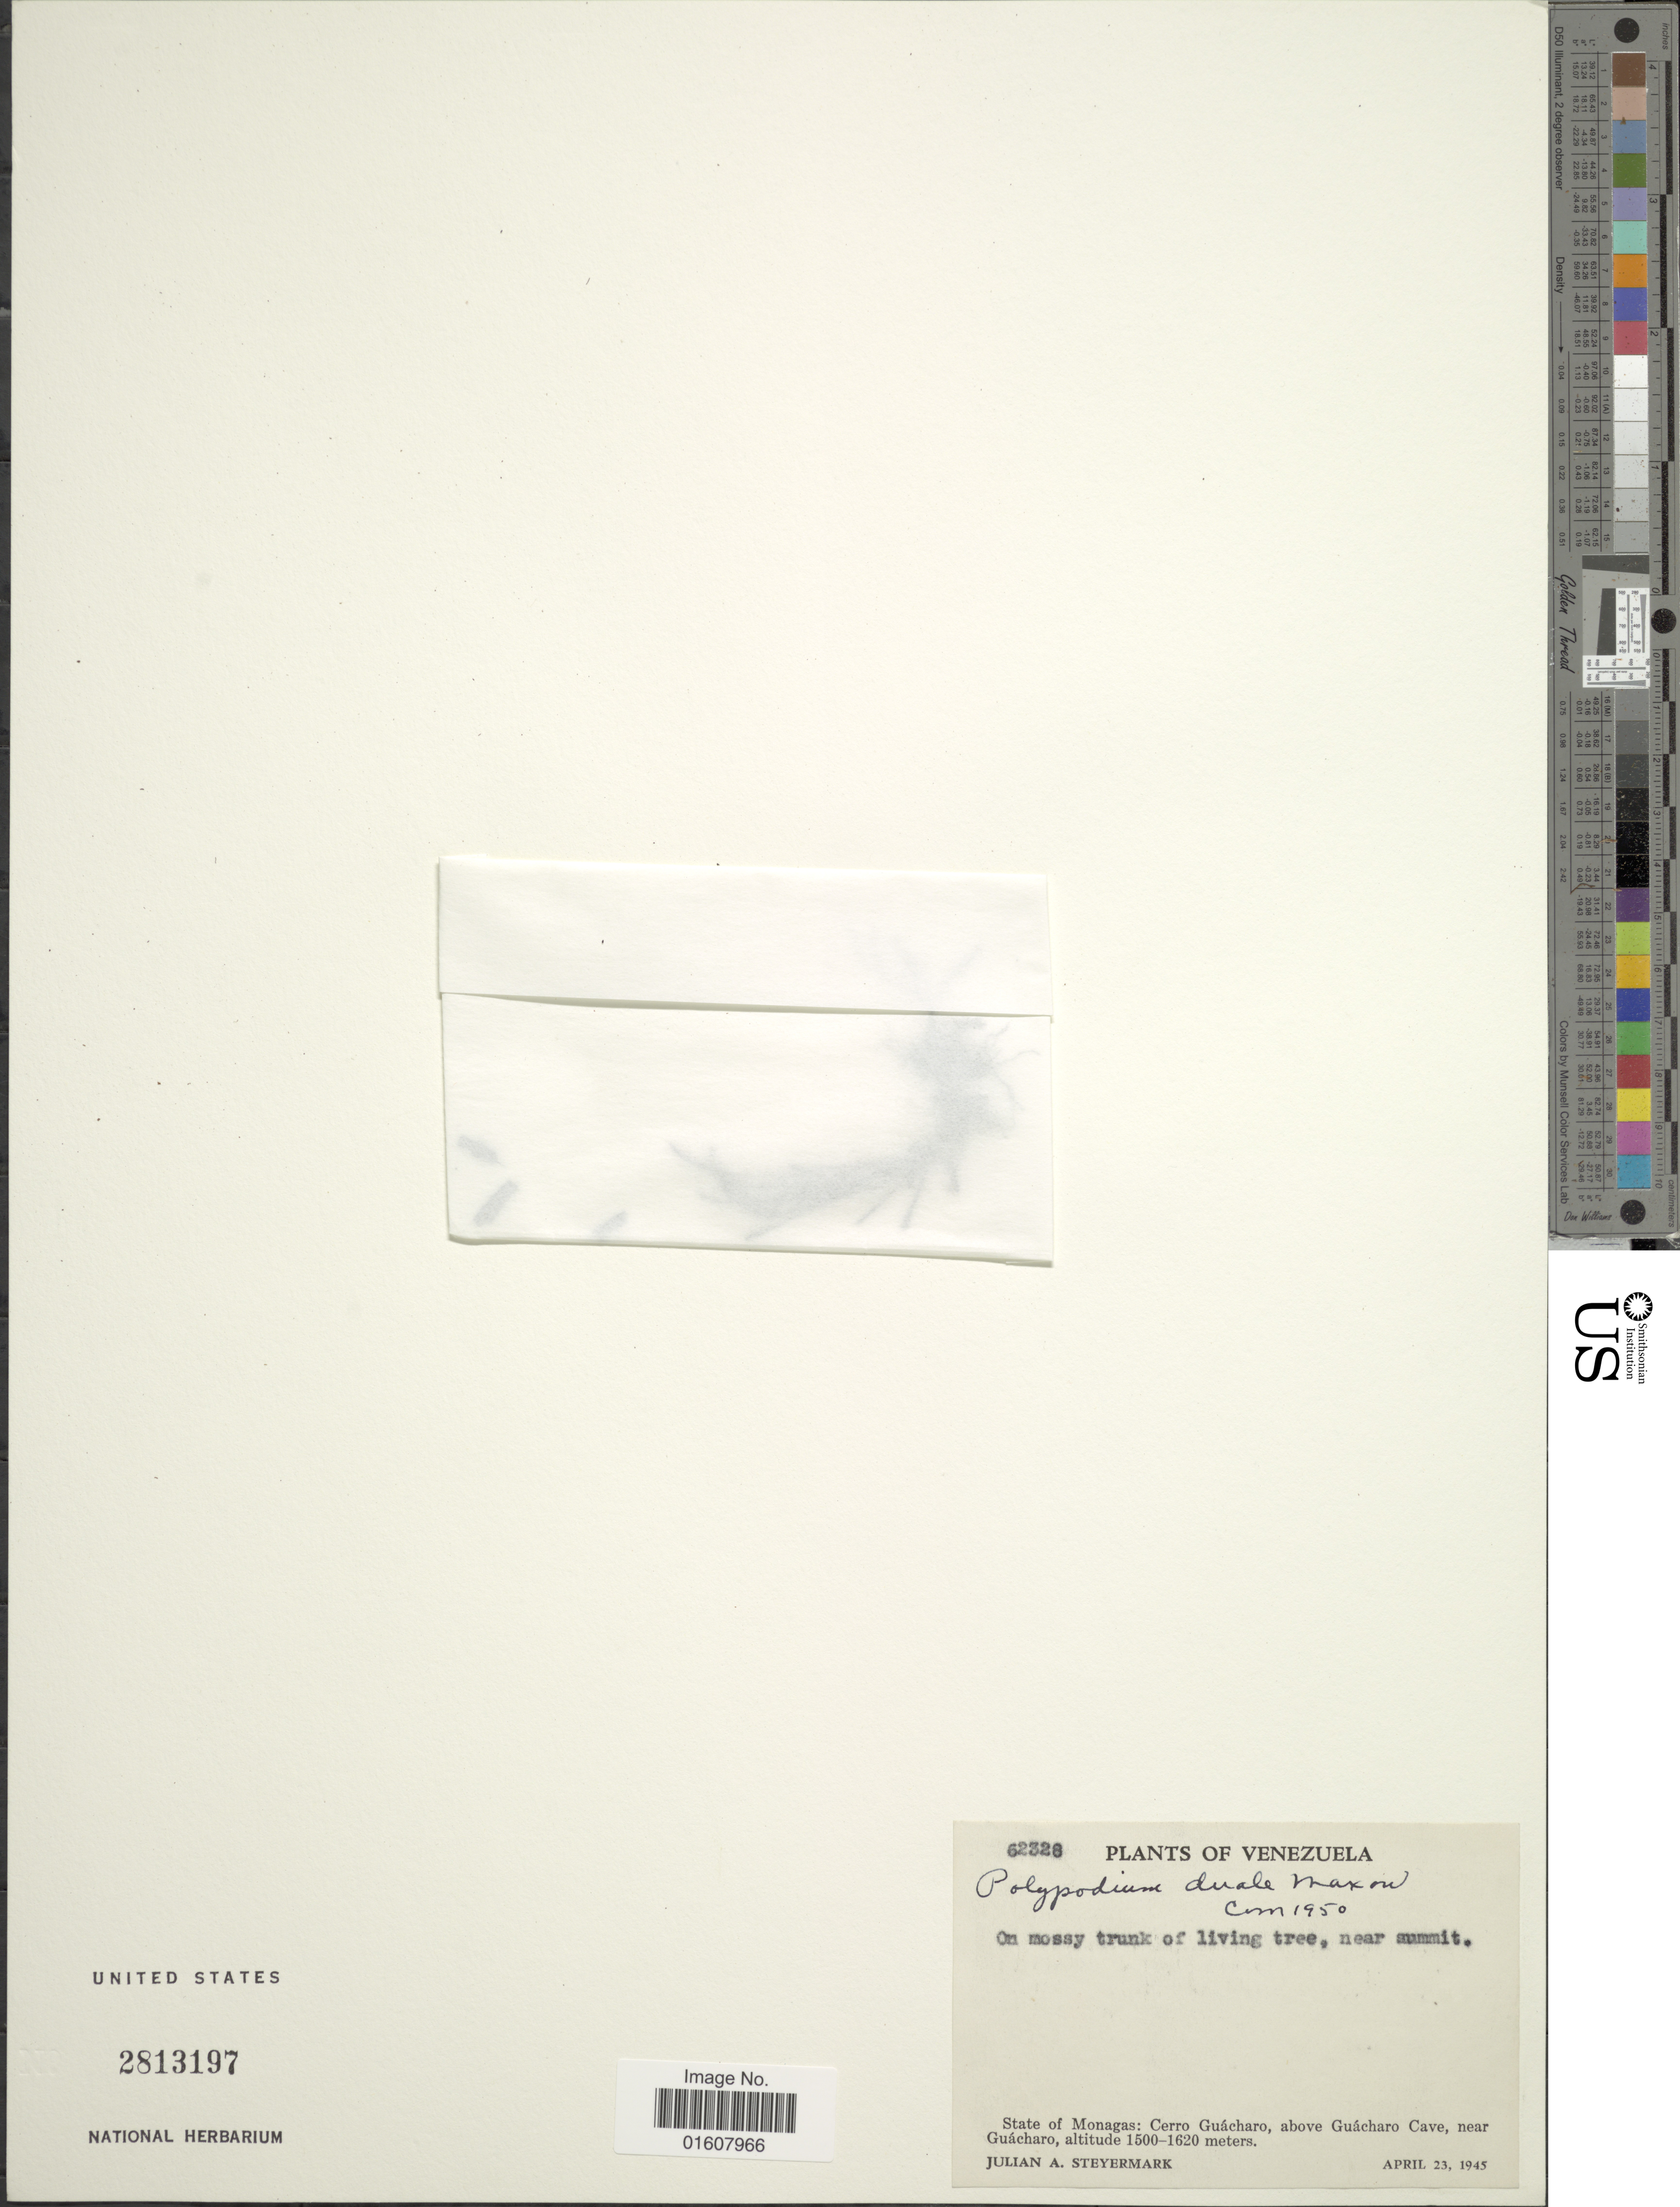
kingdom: Plantae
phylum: Tracheophyta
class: Polypodiopsida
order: Polypodiales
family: Polypodiaceae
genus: Cochlidium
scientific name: Cochlidium serrulatum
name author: (Sw.) L.E. Bishop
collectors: J. Steyermark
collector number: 62328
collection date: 1945-04-23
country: Venezuela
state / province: Monagas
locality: Cerro Guácharo, above Guácharo Cave, near Guácharo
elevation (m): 1500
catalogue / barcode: US 2813197